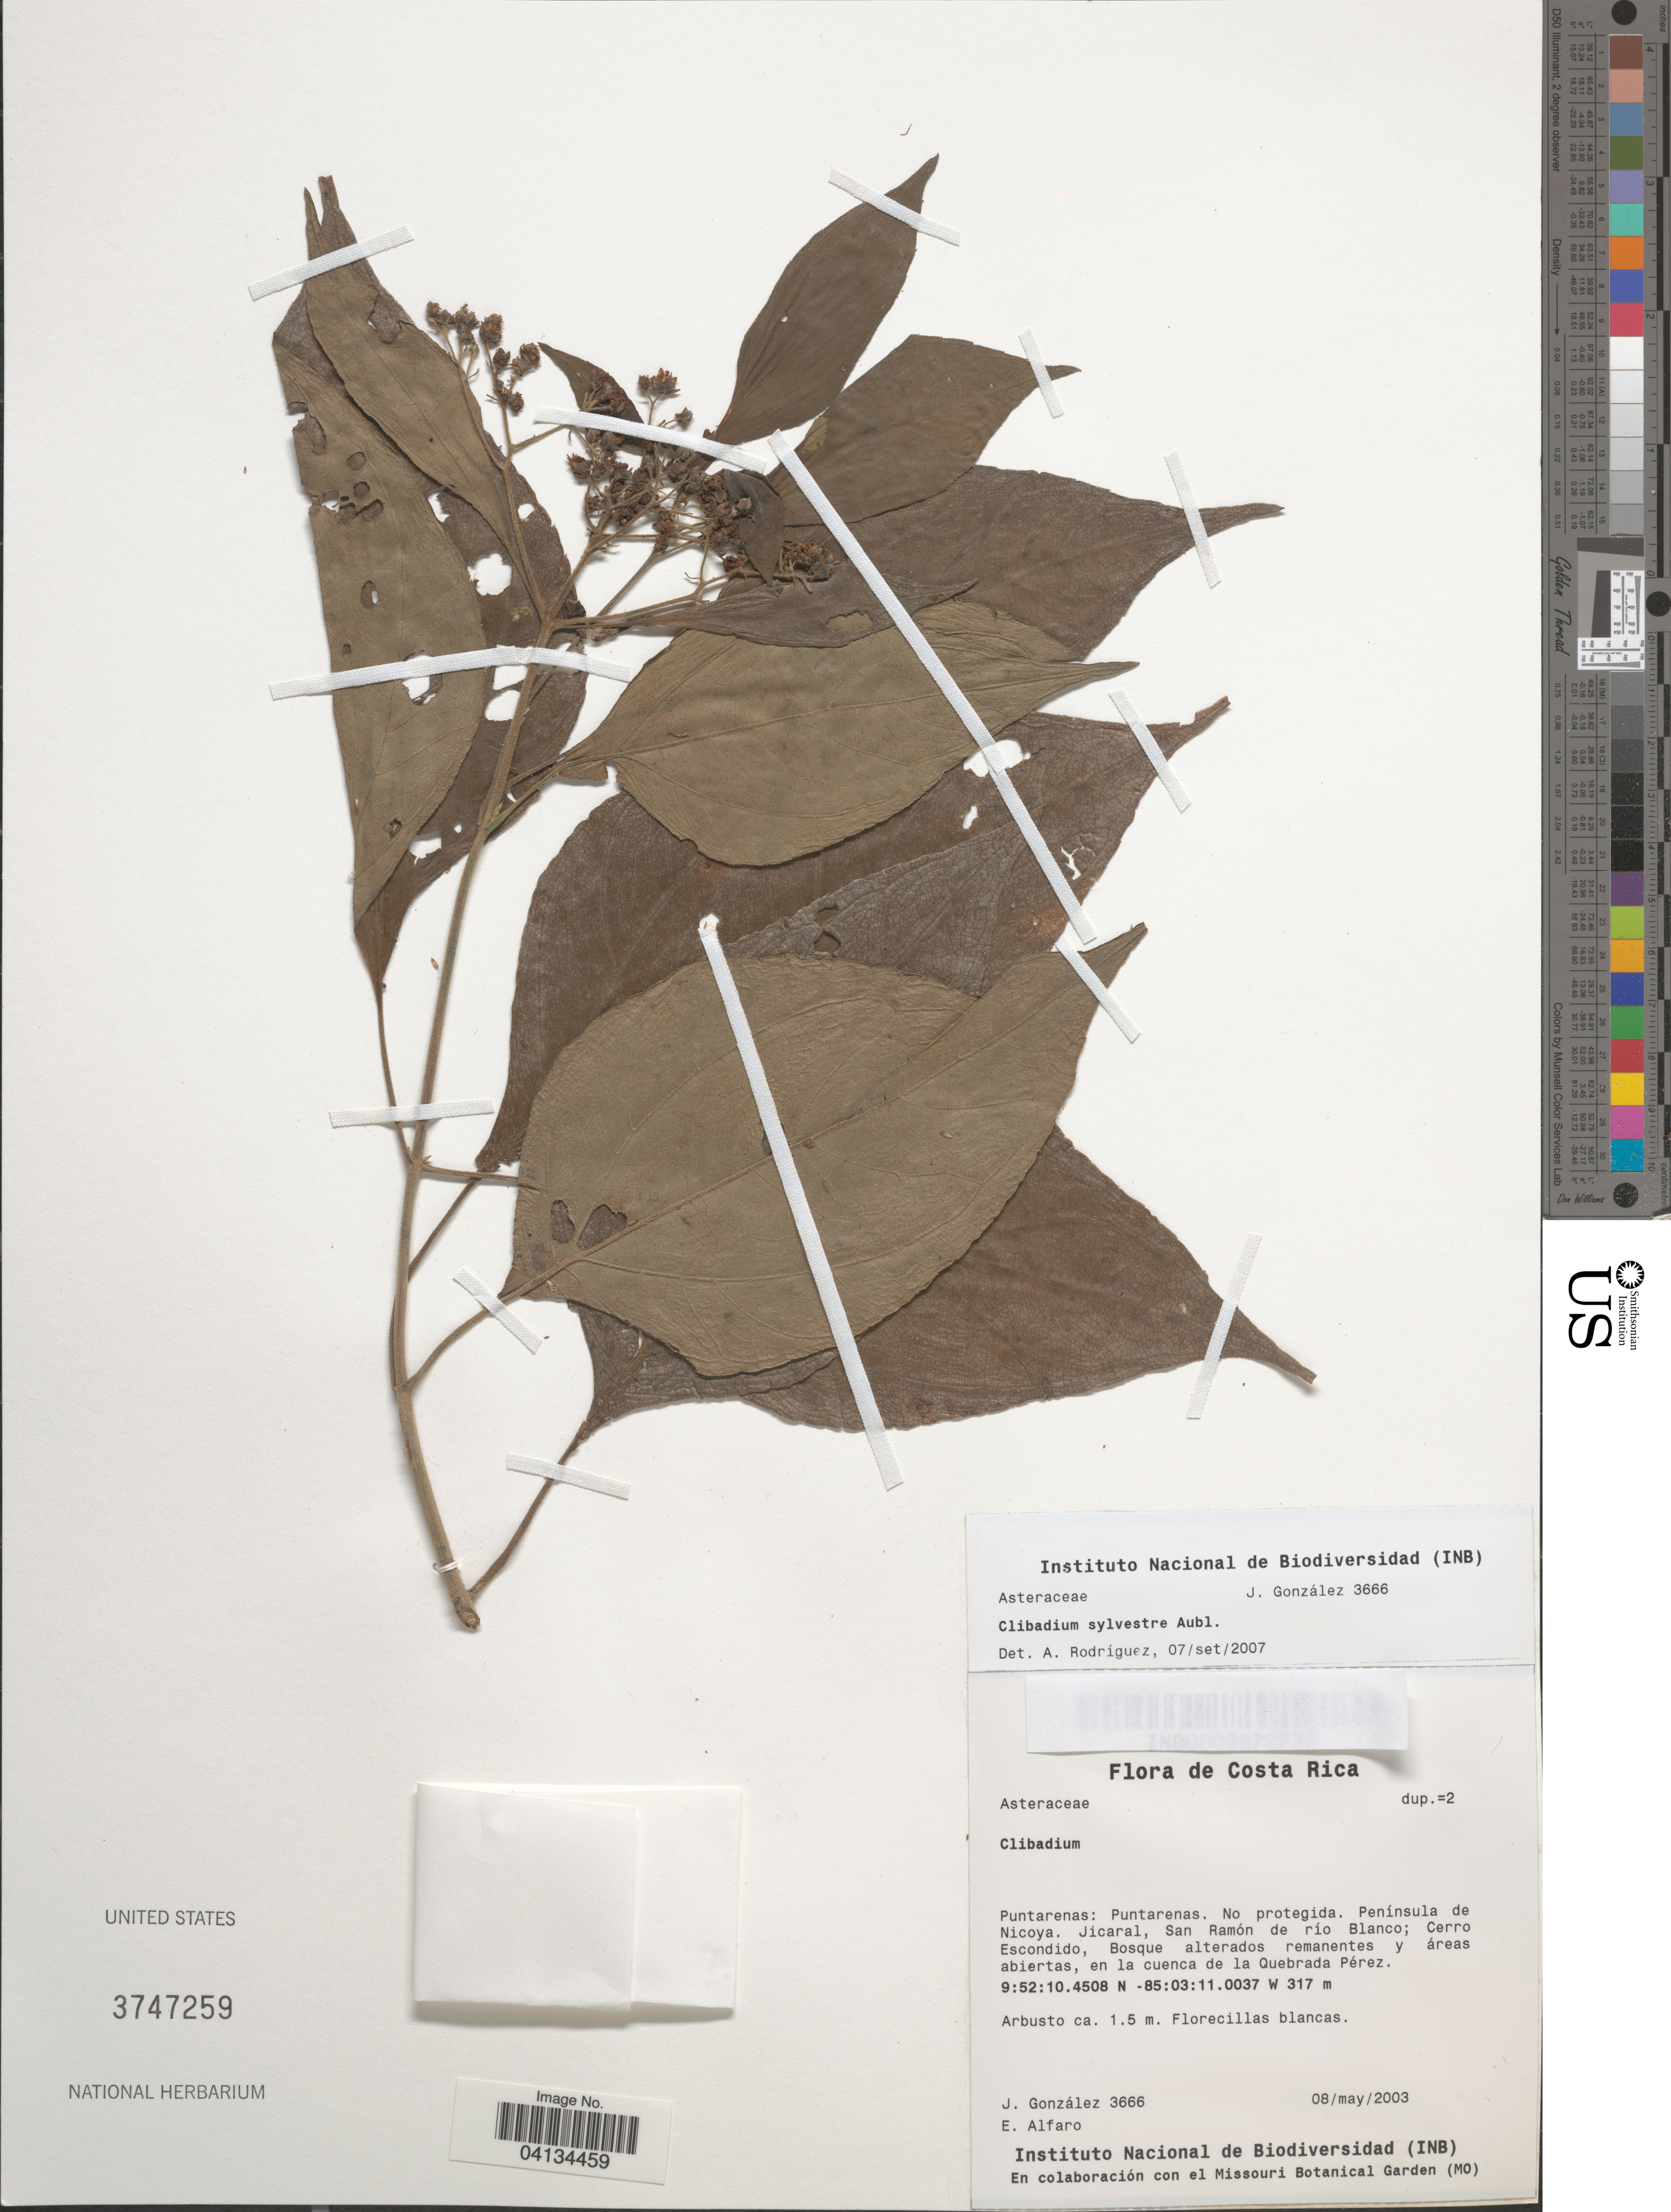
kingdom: Plantae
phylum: Tracheophyta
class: Magnoliopsida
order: Asterales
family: Asteraceae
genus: Clibadium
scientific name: Clibadium sylvestre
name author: (Aubl.) Baill.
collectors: J. González & E. Alfaro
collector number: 3666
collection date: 2003-05-08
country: Costa Rica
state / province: Puntarenas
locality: Puntarenas. No protegida. Península de Nicoya. Jicaral, San Ramón de río Blanco; Cerro Escondido, Bosque alterados remanentes y áreas abiertas, en la cuenca de la Quebrada Pérez.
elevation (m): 317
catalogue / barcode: US 3747259